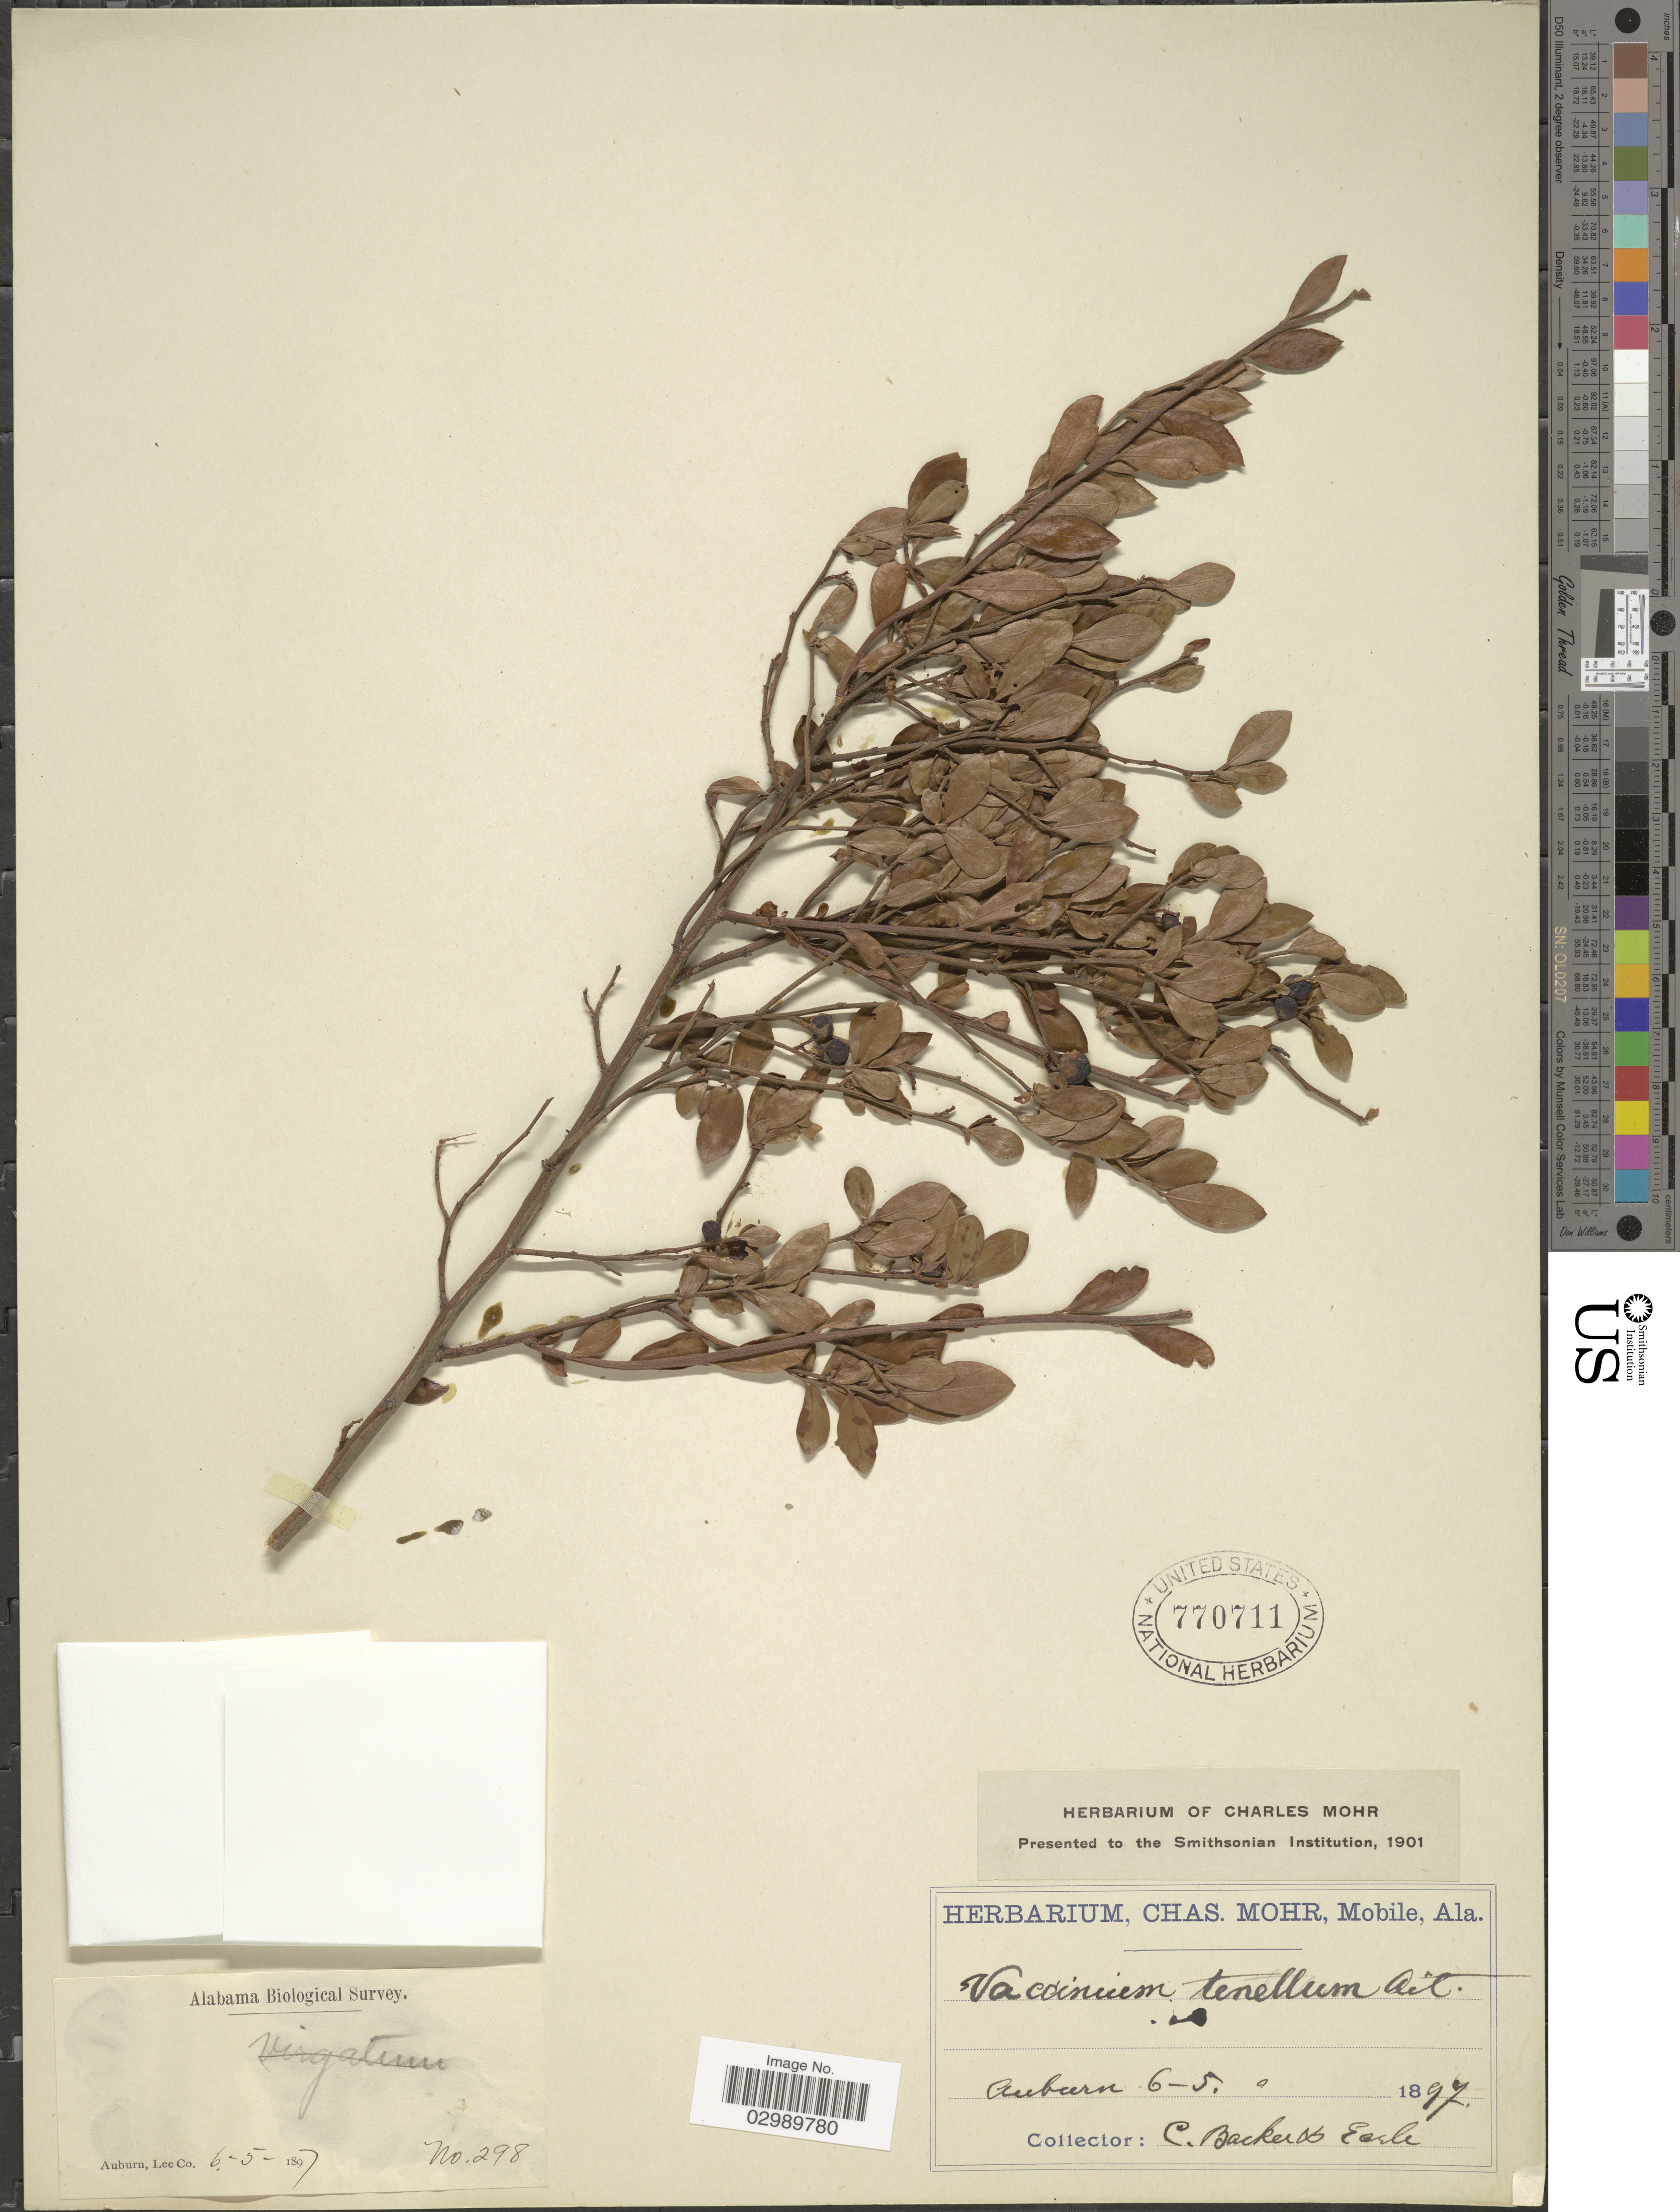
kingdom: Plantae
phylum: Tracheophyta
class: Magnoliopsida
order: Ericales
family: Ericaceae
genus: Vaccinium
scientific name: Vaccinium tenellum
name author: Aiton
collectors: C. A. Backer & -. Earle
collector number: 398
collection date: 1897-06-05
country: United States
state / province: Alabama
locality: Auburn, Lee Co.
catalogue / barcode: US 770711